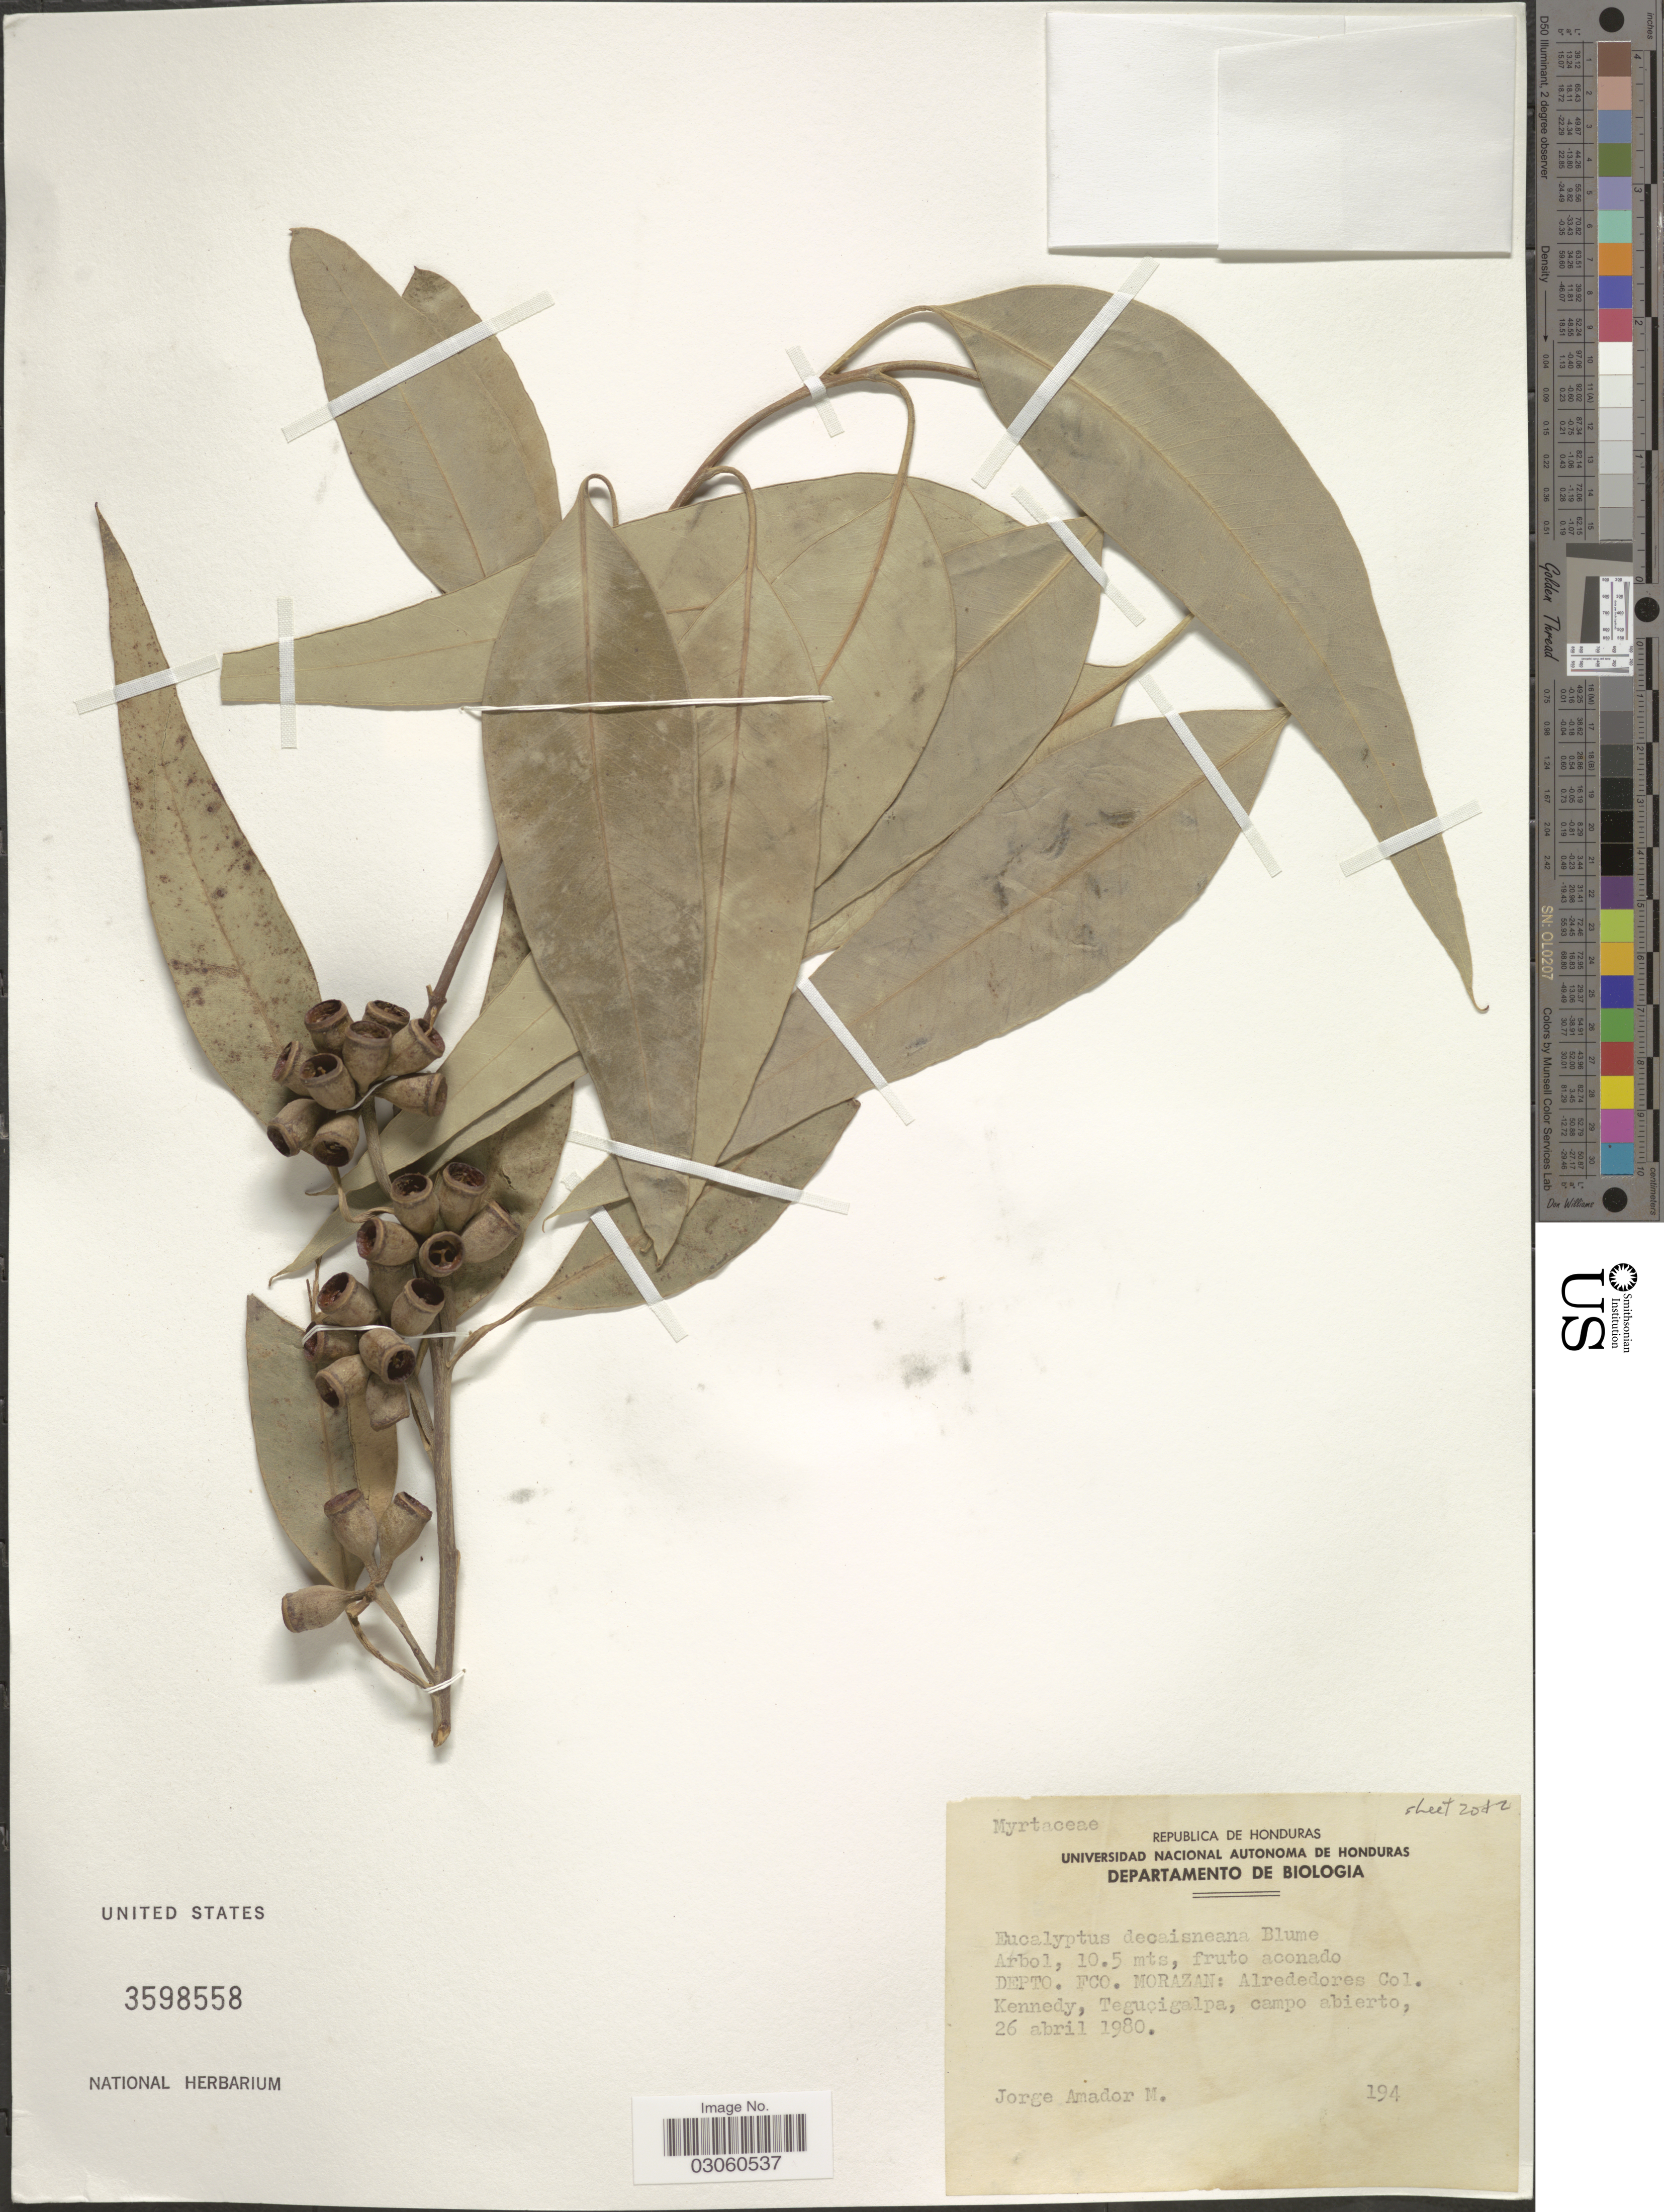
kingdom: Plantae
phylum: Tracheophyta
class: Magnoliopsida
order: Myrtales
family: Myrtaceae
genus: Eucalyptus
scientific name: Eucalyptus decaisneana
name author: Blume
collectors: J. Amador M.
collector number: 194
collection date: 1980-04-26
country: Honduras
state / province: Fco. Morazán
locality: Depto. Fco. Morazan: Alrededores Col. Kennedy, Tegucigalpa, campo abierto.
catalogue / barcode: US 3598558